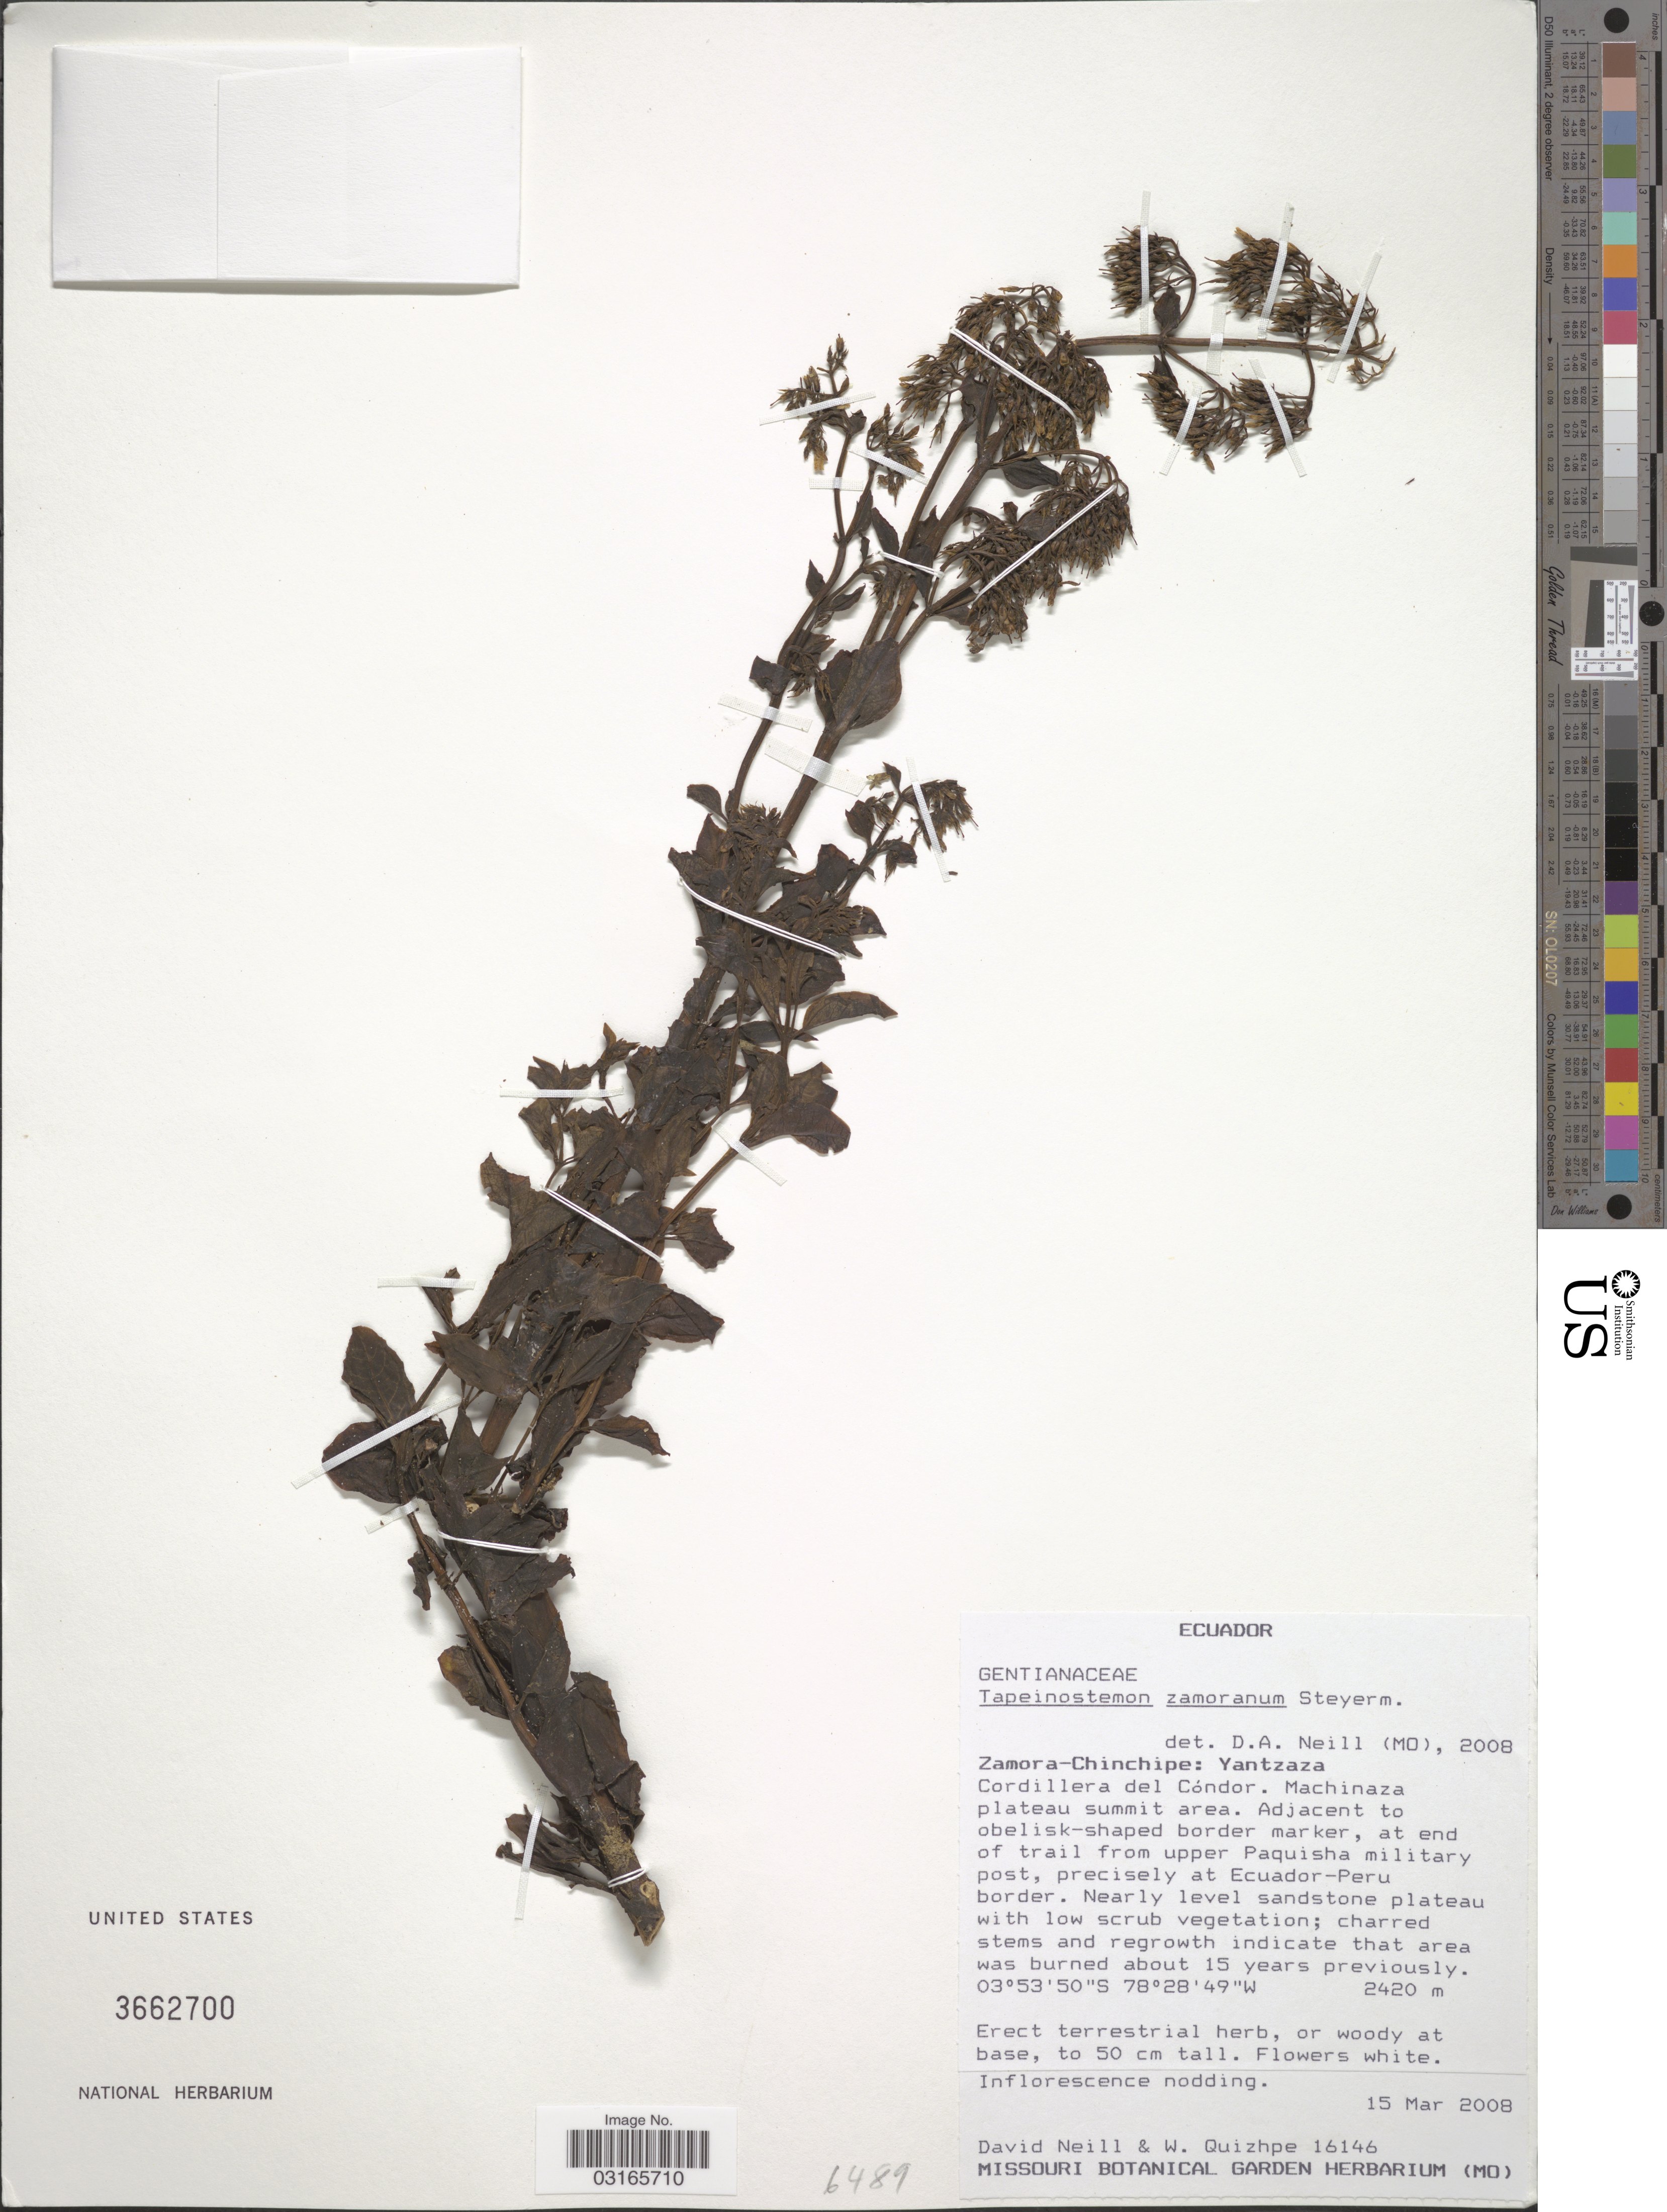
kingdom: Plantae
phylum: Tracheophyta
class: Magnoliopsida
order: Gentianales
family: Gentianaceae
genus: Tapeinostemon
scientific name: Tapeinostemon zamoranum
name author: Steyerm.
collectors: D. Neill & W. Quizhpe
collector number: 16146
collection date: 2008-03-15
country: Ecuador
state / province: Zamora-Chinchipe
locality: Yantzaza. Cordillera del Cóndor. Machinaza plateau summit area. Adjacent to obelisk-shaped border marker, at end of trail from upper Paquisha military post, precisely at Ecuador-Peru border.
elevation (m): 2420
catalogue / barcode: US 3662700